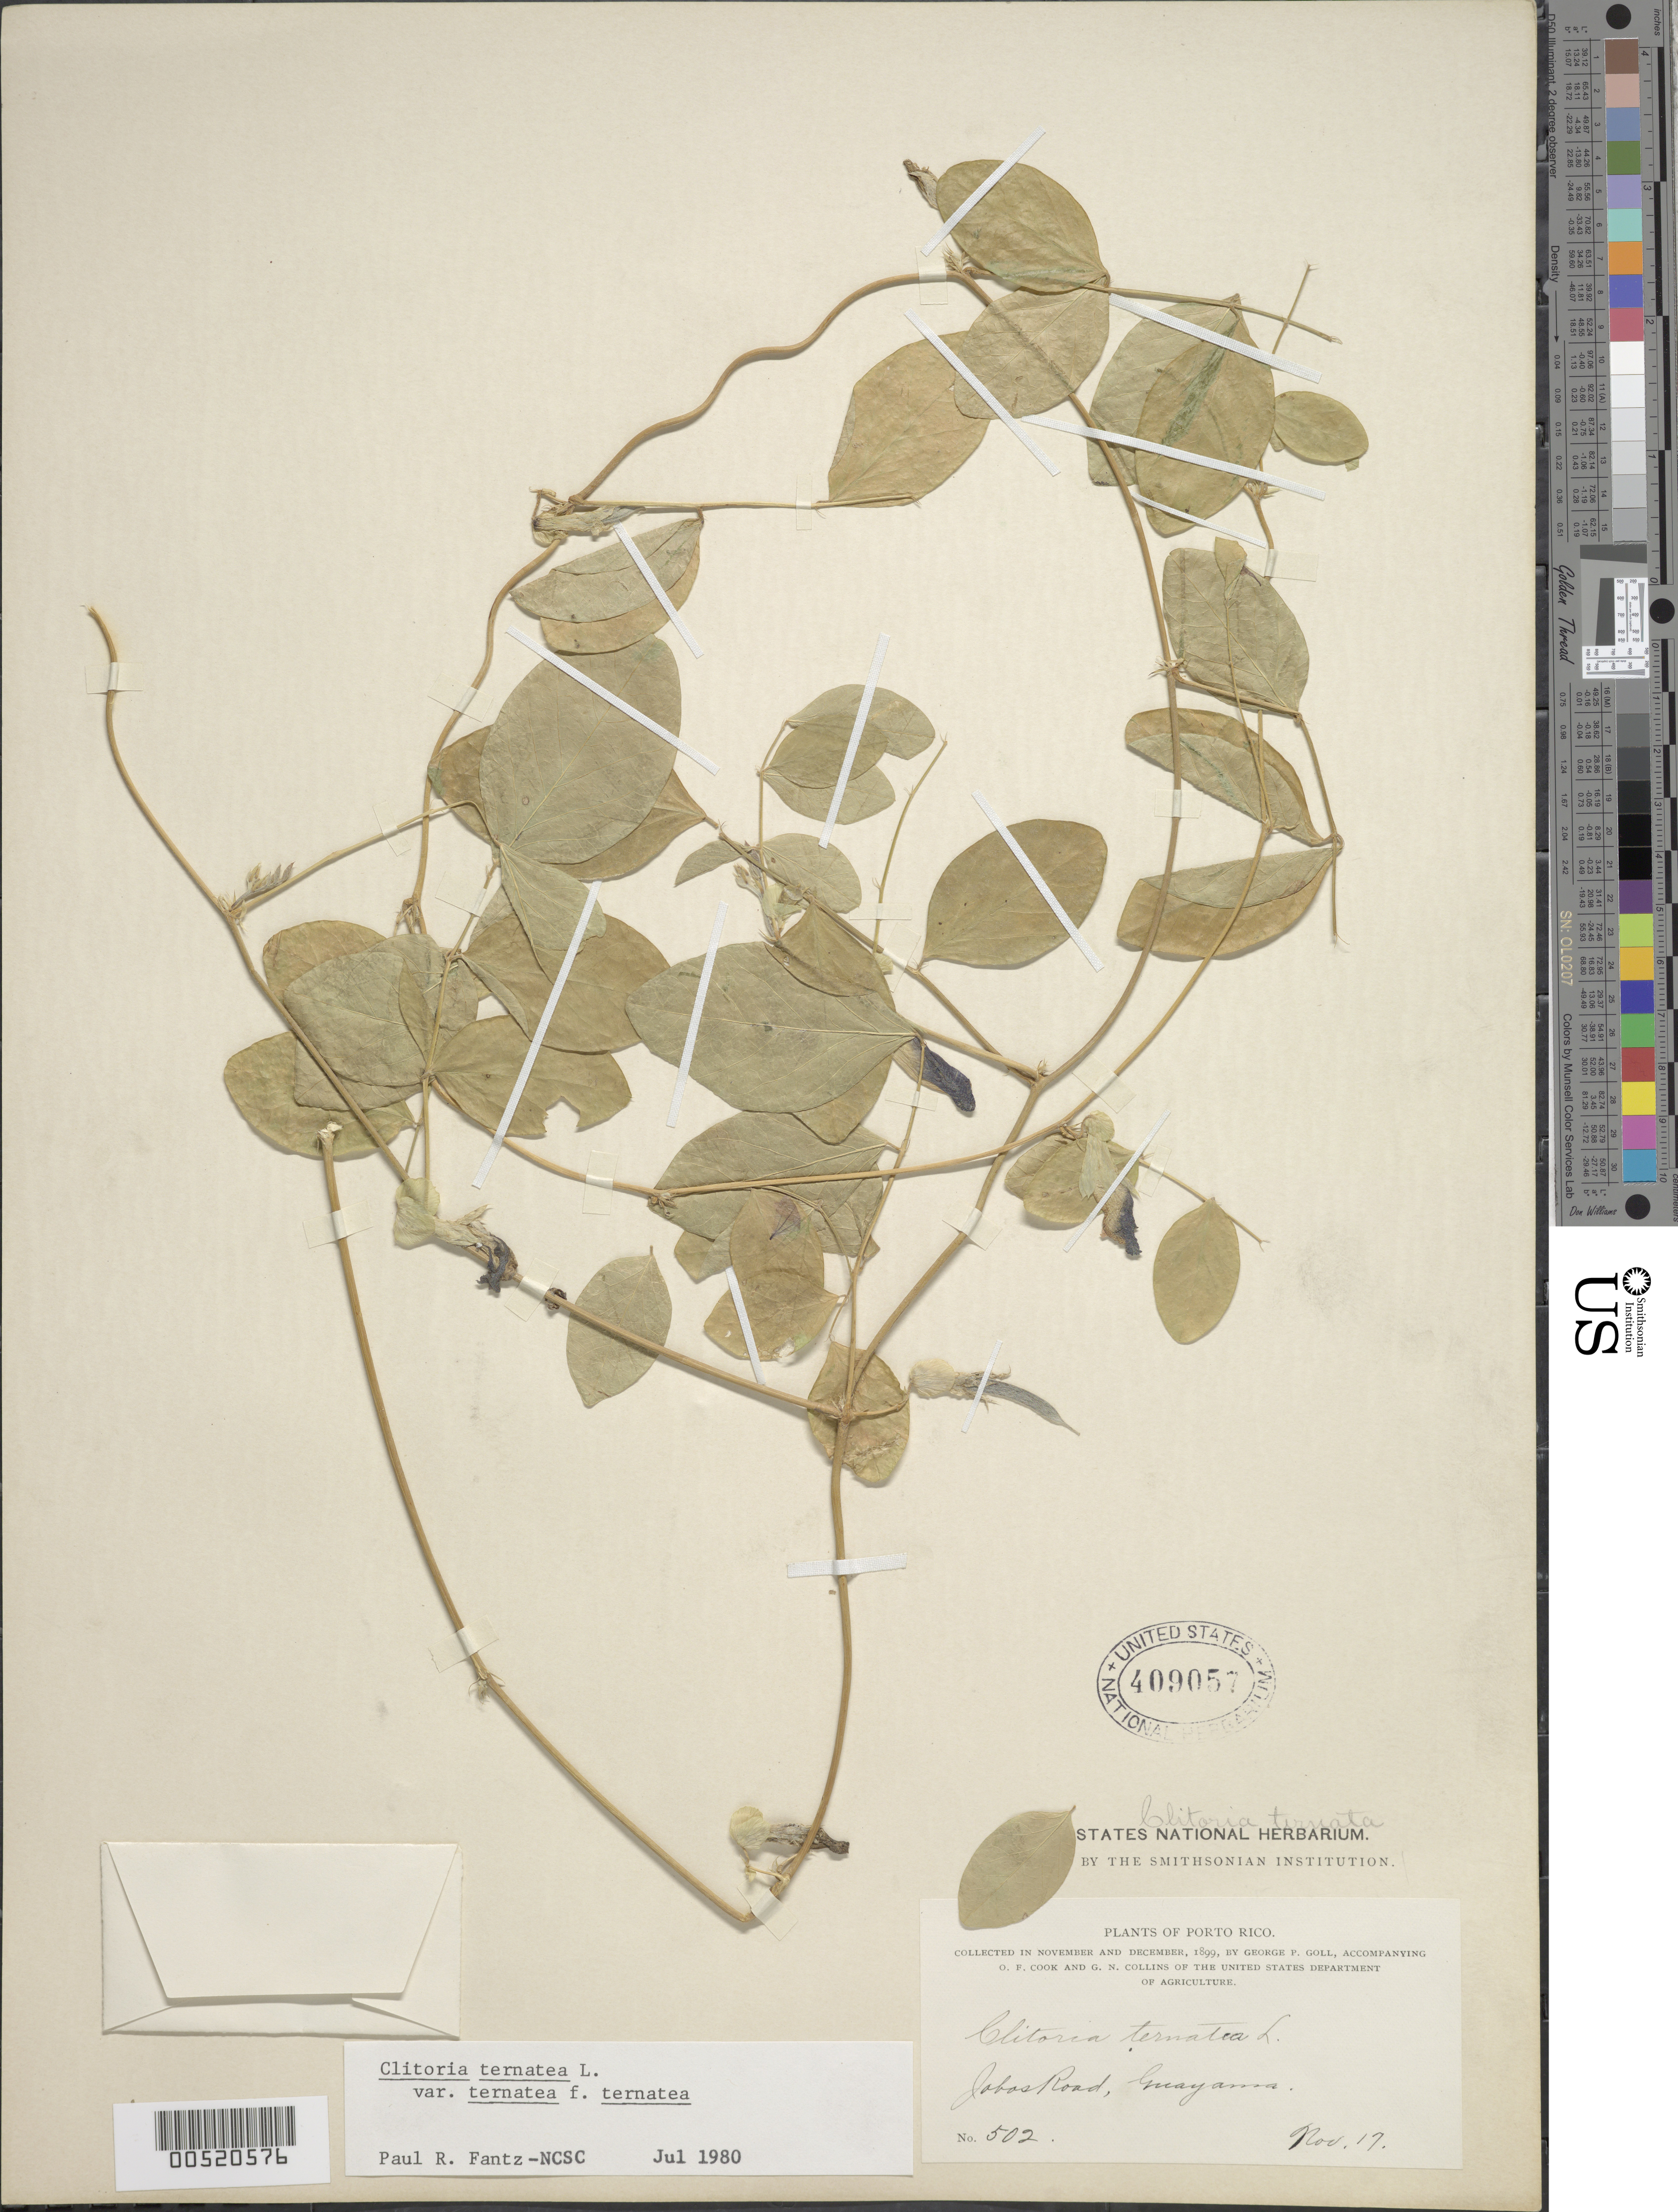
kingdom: Plantae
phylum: Tracheophyta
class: Magnoliopsida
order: Fabales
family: Fabaceae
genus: Clitoria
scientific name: Clitoria ternatea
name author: L.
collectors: G. Goll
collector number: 502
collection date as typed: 17 Nov 1899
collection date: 1899-11-17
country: Puerto Rico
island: Greater Antilles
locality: Jobos Road, Guayama.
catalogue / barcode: US 409057